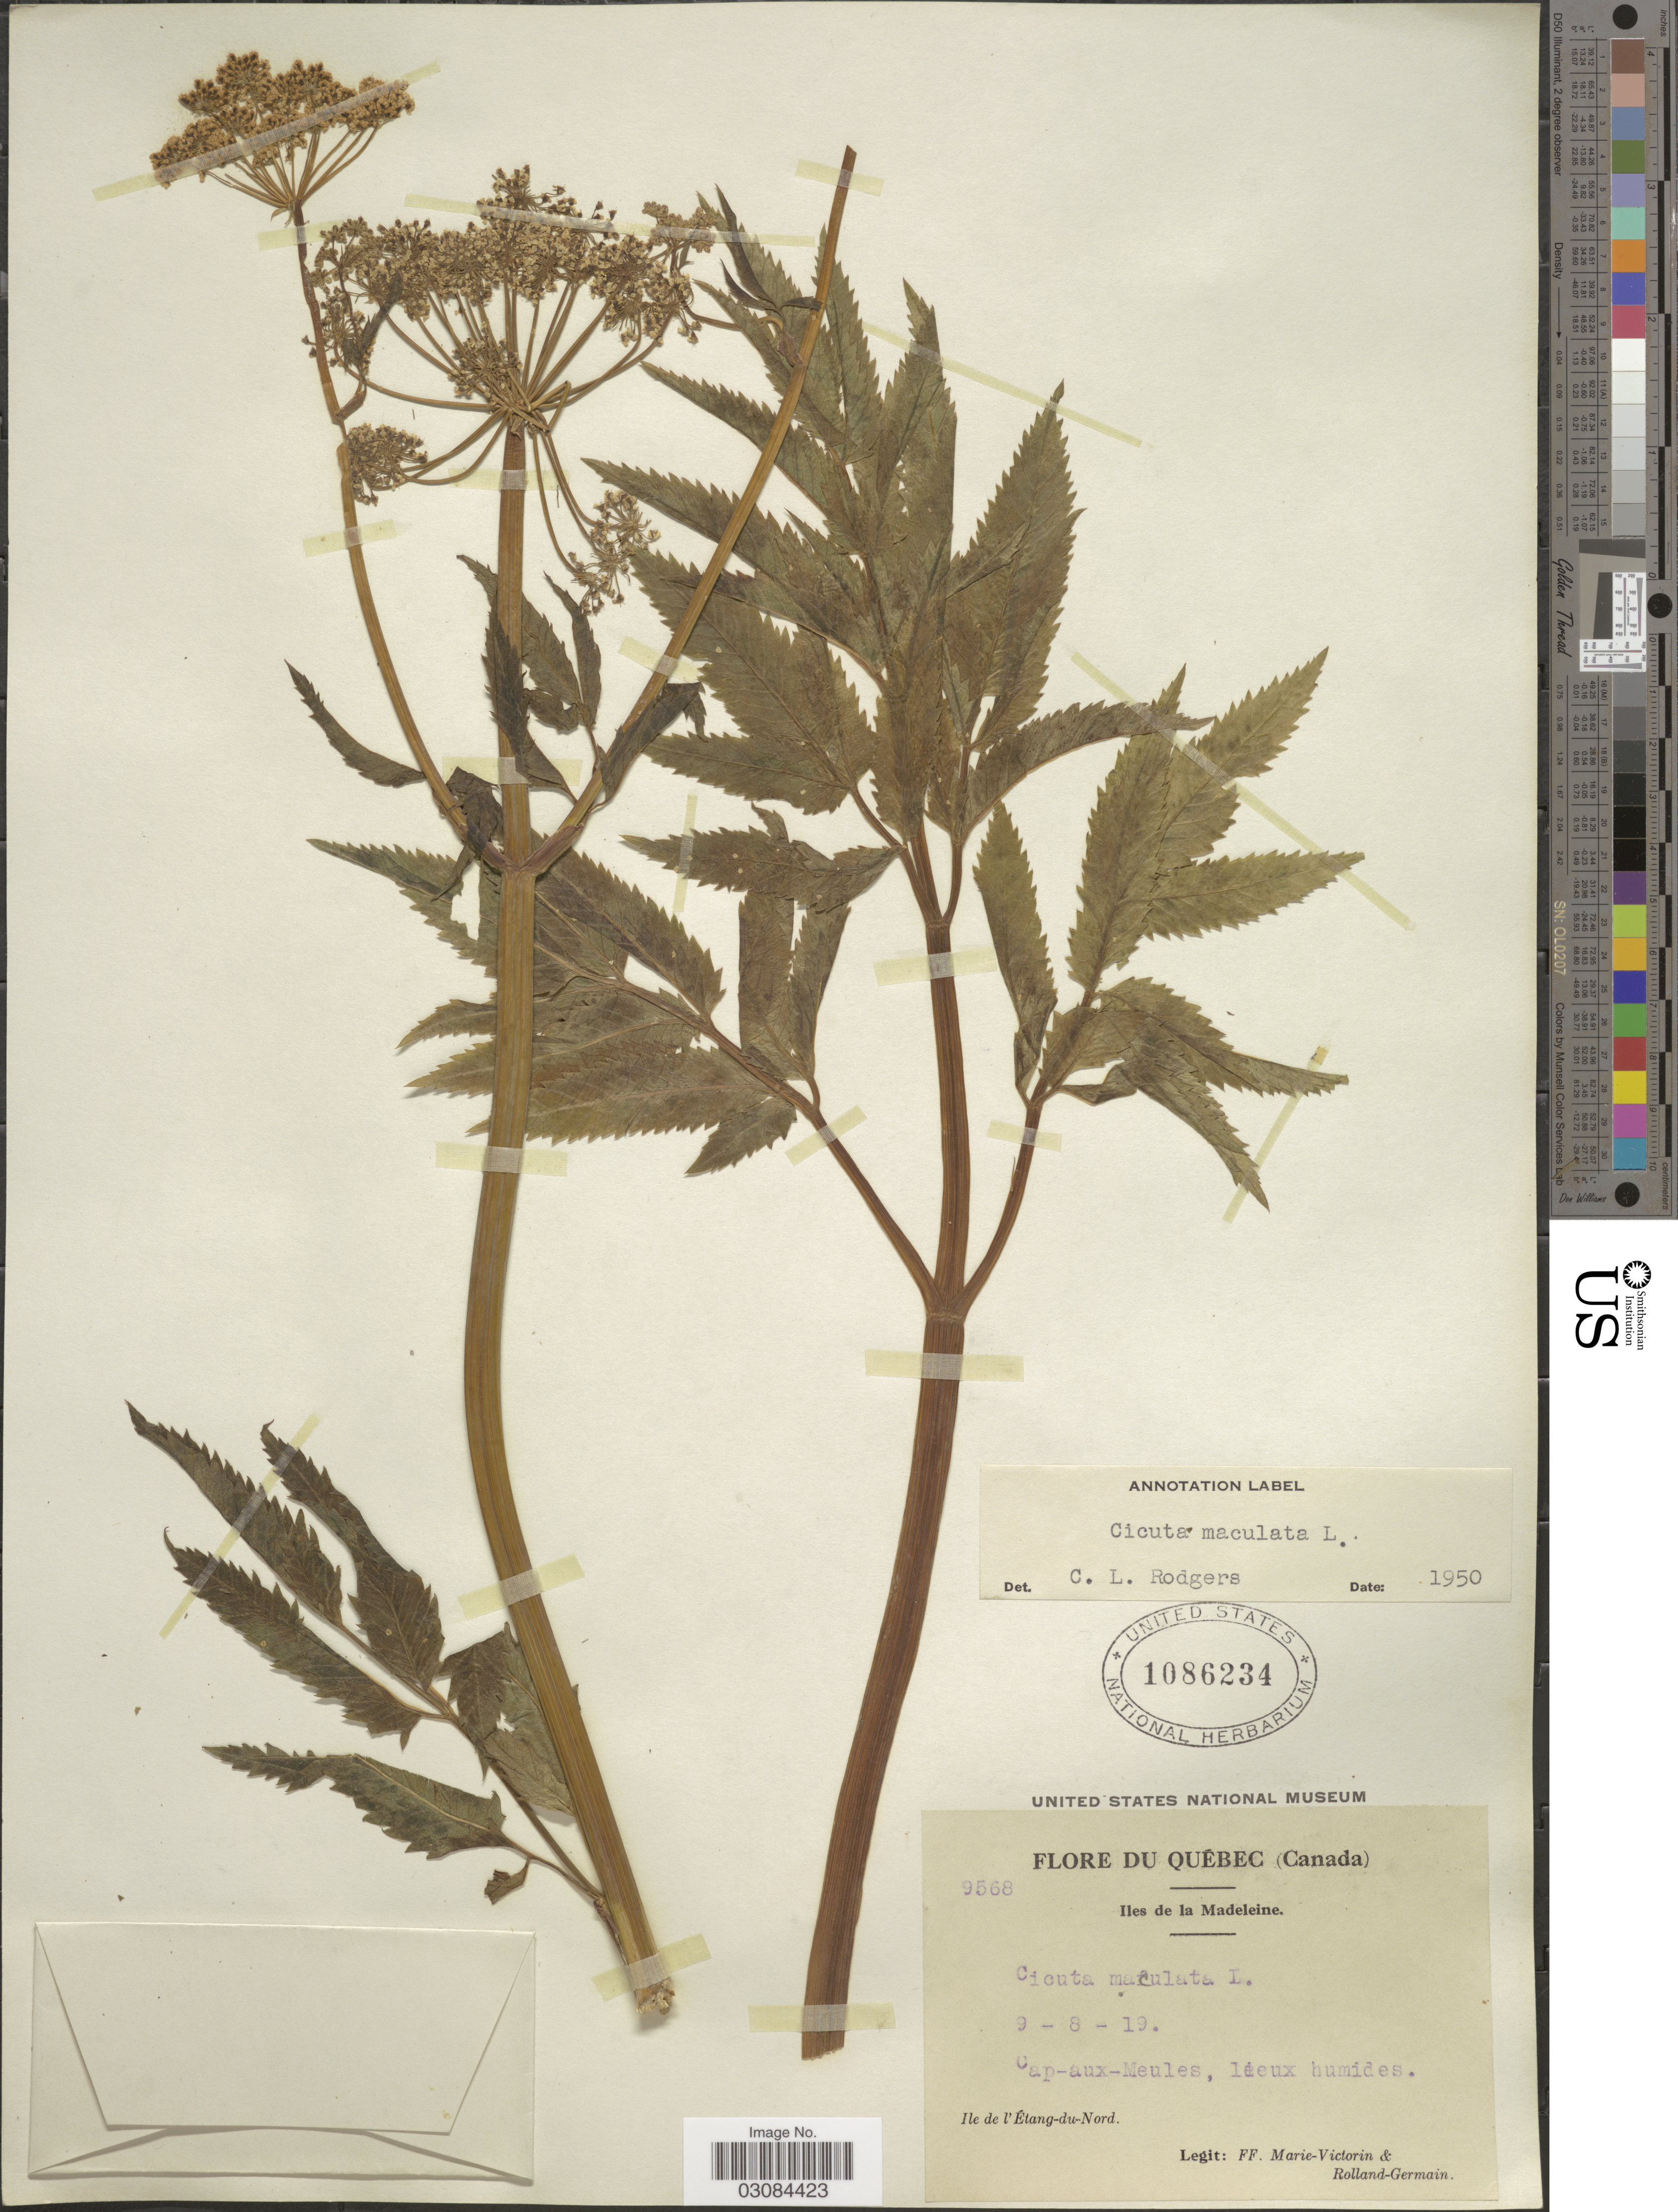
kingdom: Plantae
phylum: Tracheophyta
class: Magnoliopsida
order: Apiales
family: Apiaceae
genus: Cicuta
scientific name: Cicuta maculata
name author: L.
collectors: F. Marie-Victorin & Rolland-Germain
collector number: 9568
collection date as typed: Transcribed d/m/y: 9/8/19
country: Canada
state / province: Quebec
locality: Iles de la Madeleine. Cap-aux-Meules. Ile de l'Étang-du-Nord.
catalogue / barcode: US 1086234